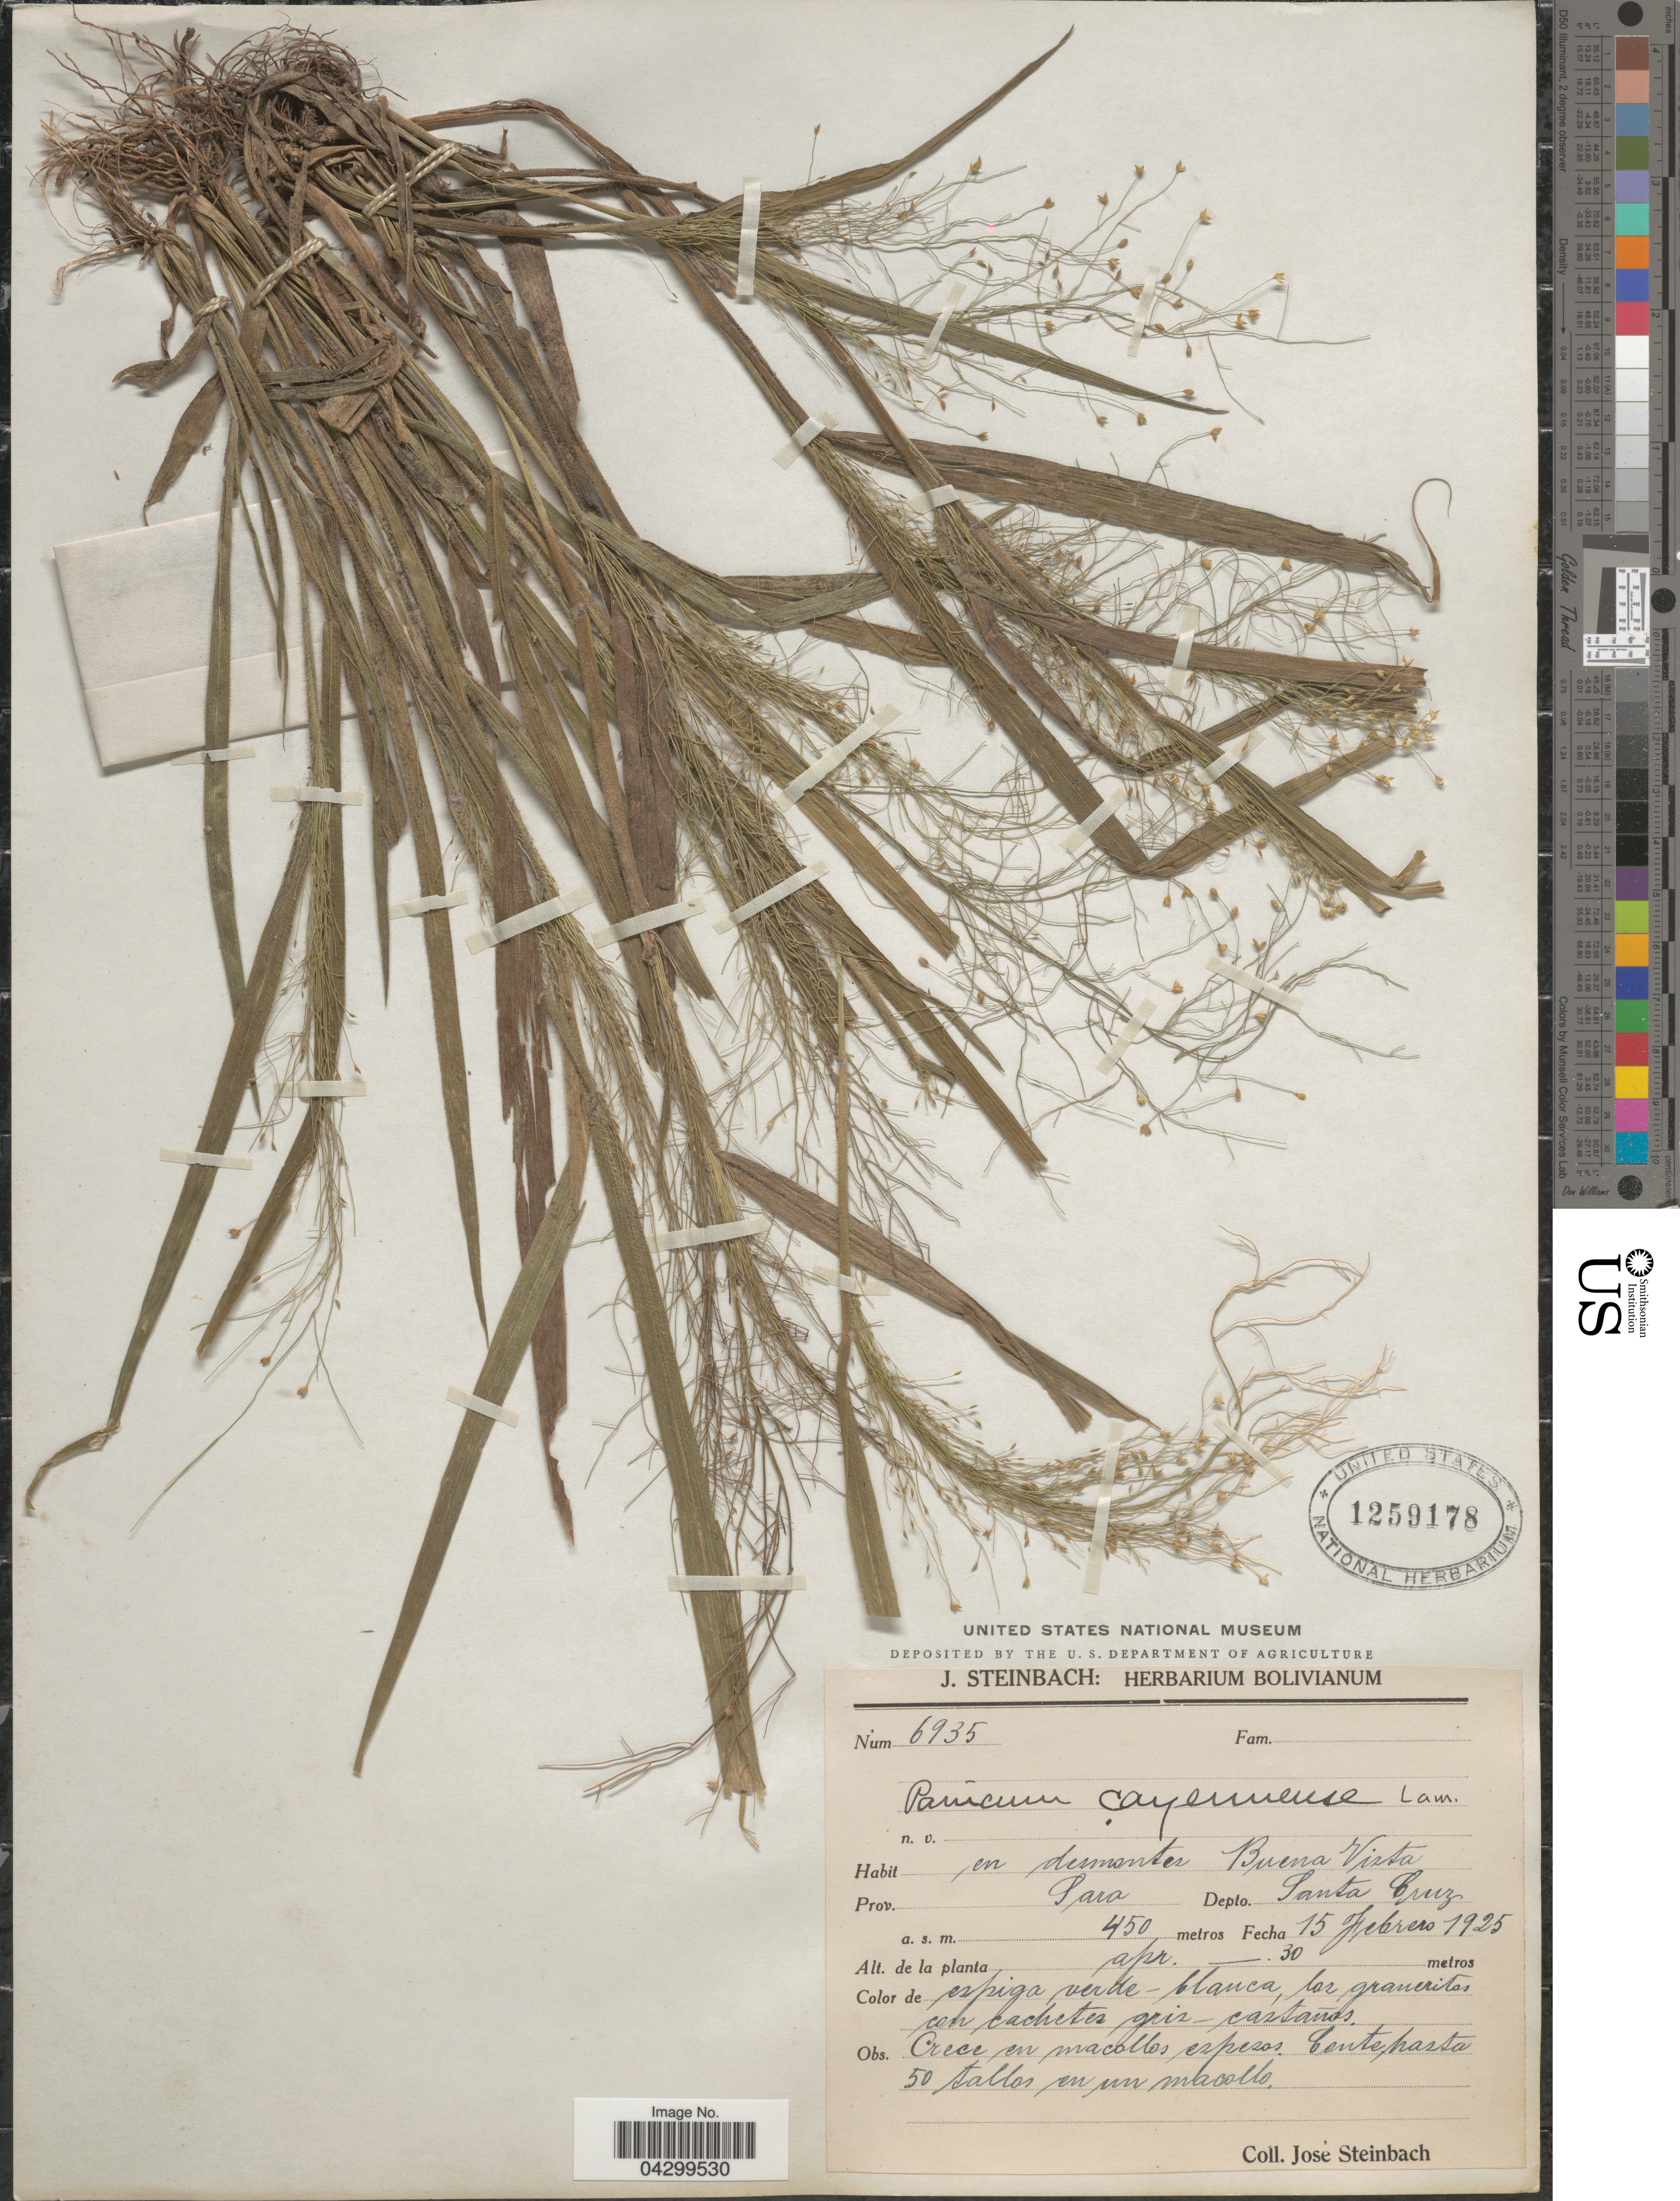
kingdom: Plantae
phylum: Tracheophyta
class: Liliopsida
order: Poales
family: Poaceae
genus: Panicum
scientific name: Panicum cayennense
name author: Lam.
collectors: J. Steinbach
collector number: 6935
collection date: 1925-02-15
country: Bolivia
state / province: Santa Cruz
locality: En desmontes Buena Vista. Prov. Sara. Depto. Santa Cruz.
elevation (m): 30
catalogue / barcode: US 1259178